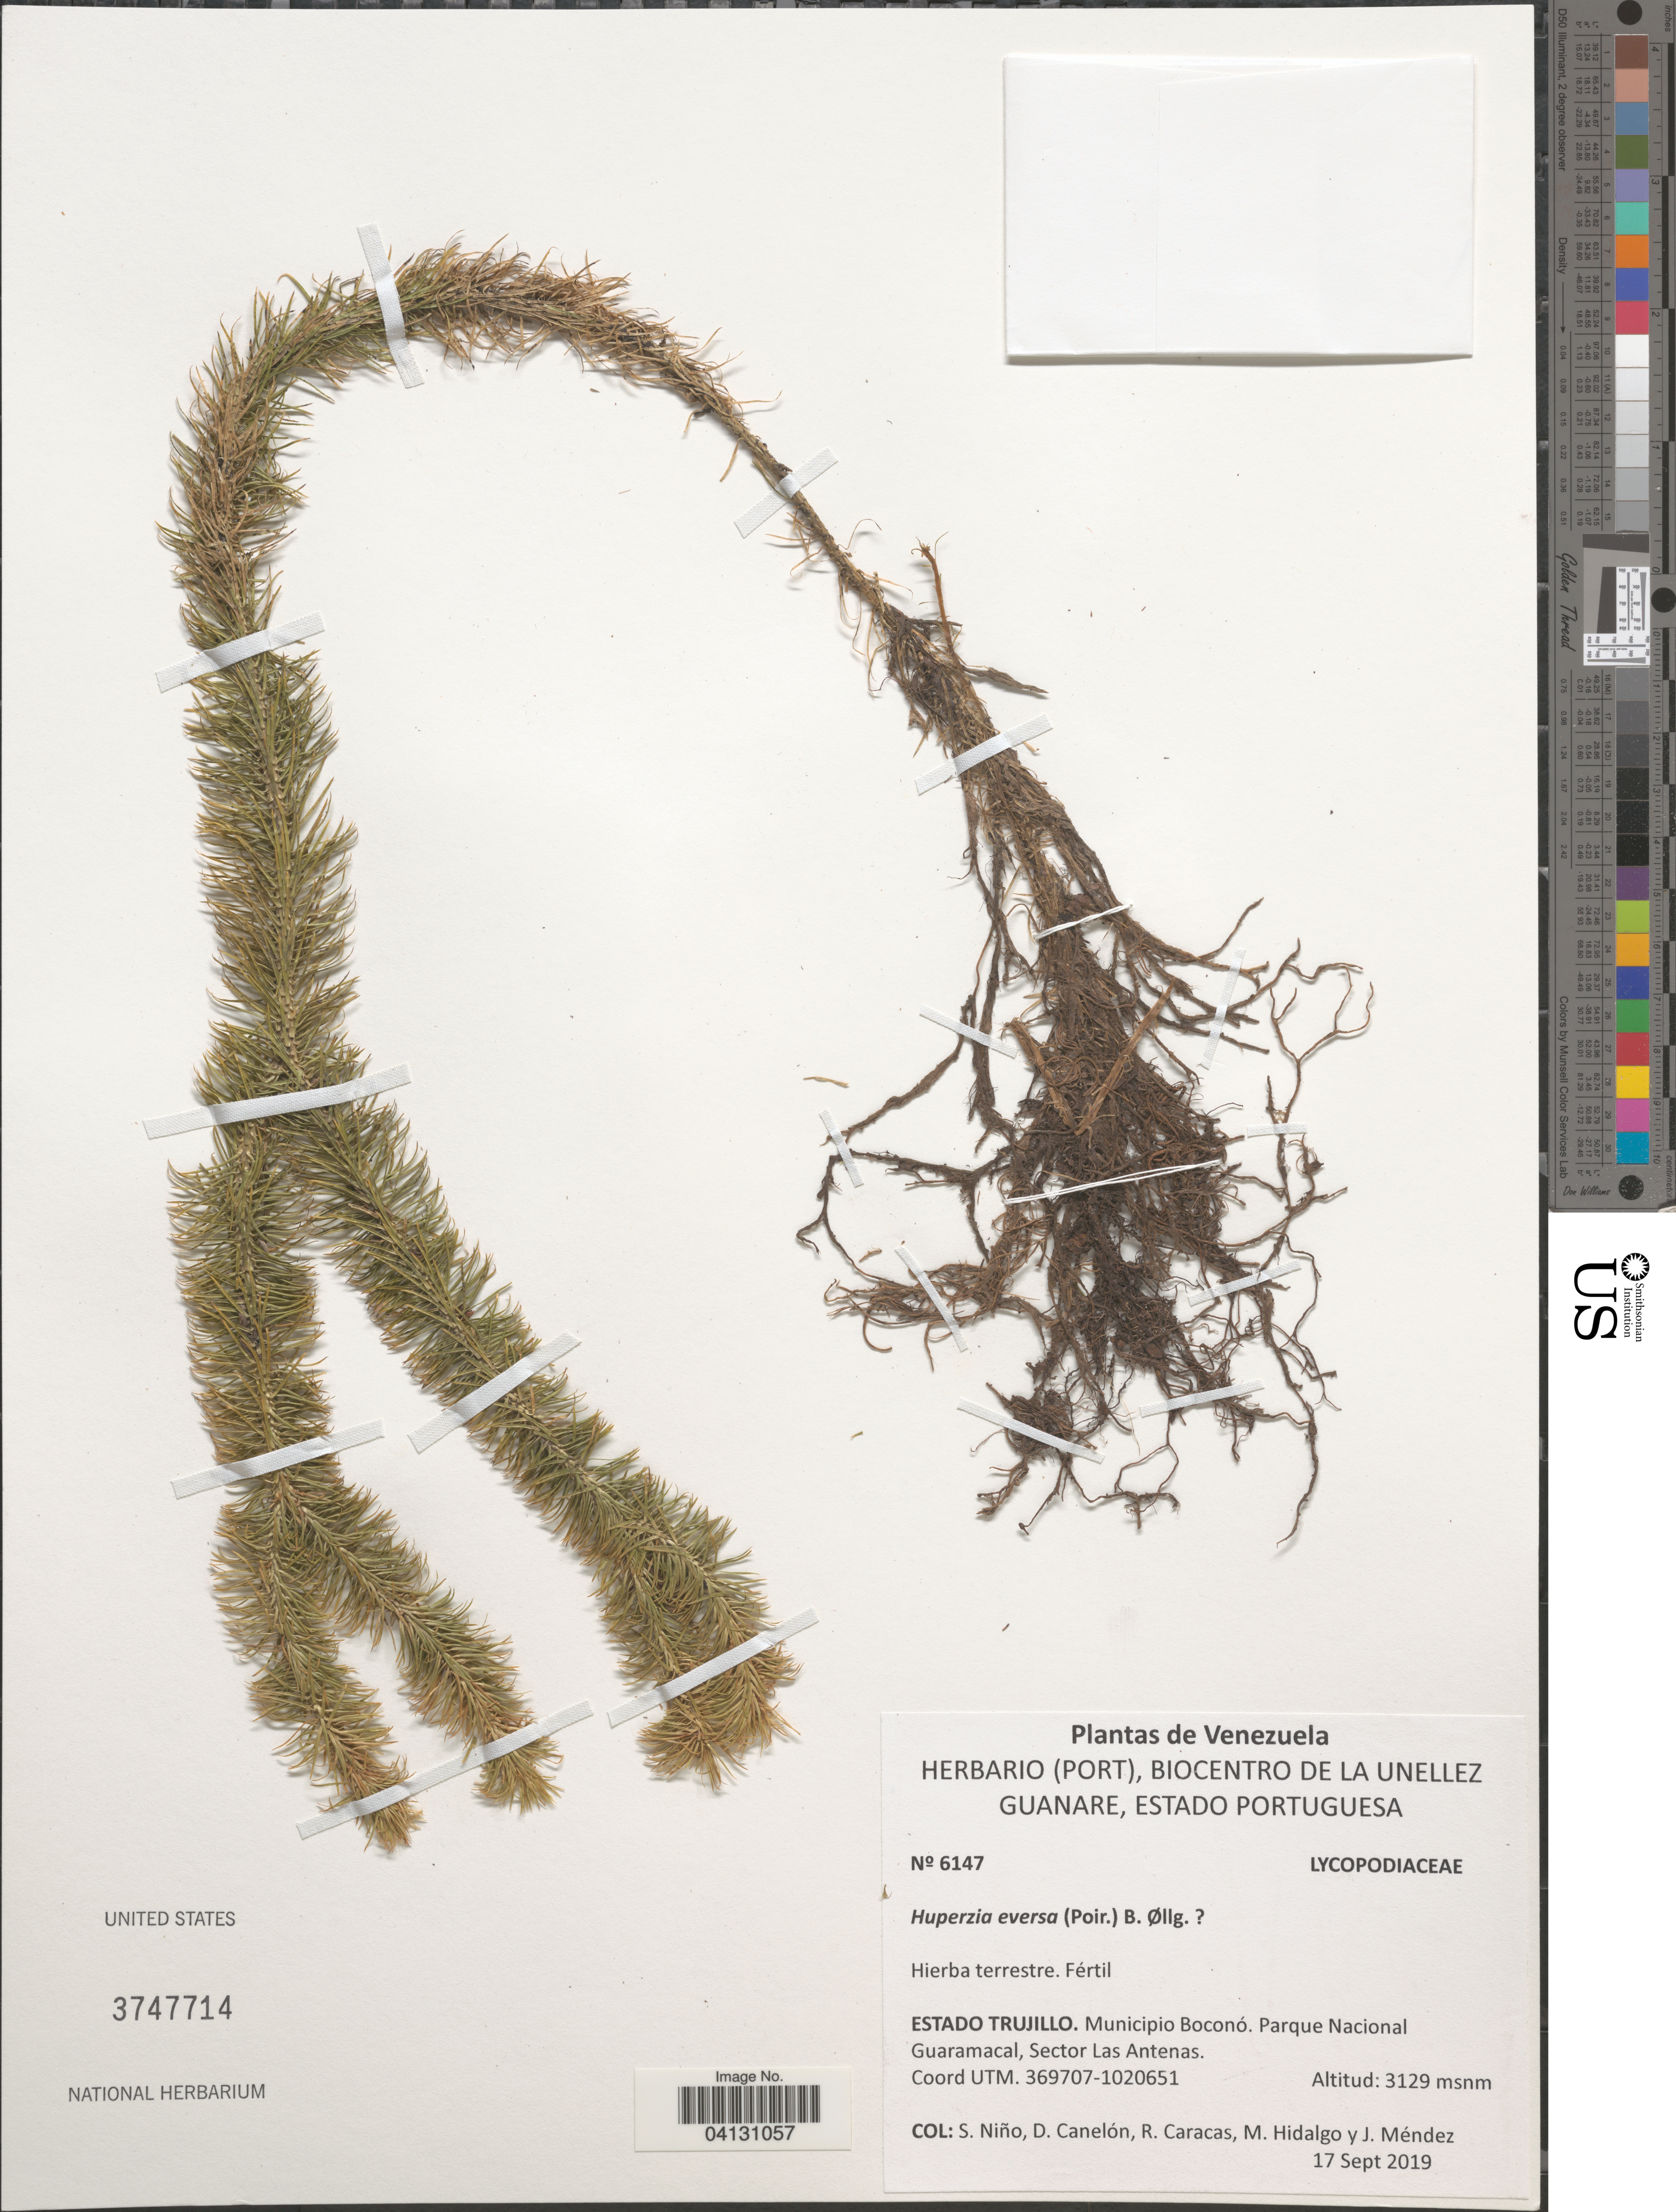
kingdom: Plantae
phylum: Tracheophyta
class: Lycopodiopsida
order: Lycopodiales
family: Lycopodiaceae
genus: Phlegmariurus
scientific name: Phlegmariurus hippurideus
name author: (Christ) B. Øllg.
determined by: Dorr, L. J., (BOT), Smithsonian Institution - National Museum of Natural History (UNITED STATES)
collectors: S. M. Niño, D. Canelón, R. Caracas, M. Hidalgo & J. Mendez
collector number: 6147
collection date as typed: Transcribed d/m/y: 17/9/2019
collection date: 2019-09-17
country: Venezuela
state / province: Trujillo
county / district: Boconó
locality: Parque Nacional Guaramacal, Sector Las Antenas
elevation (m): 3129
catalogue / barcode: US 3747714